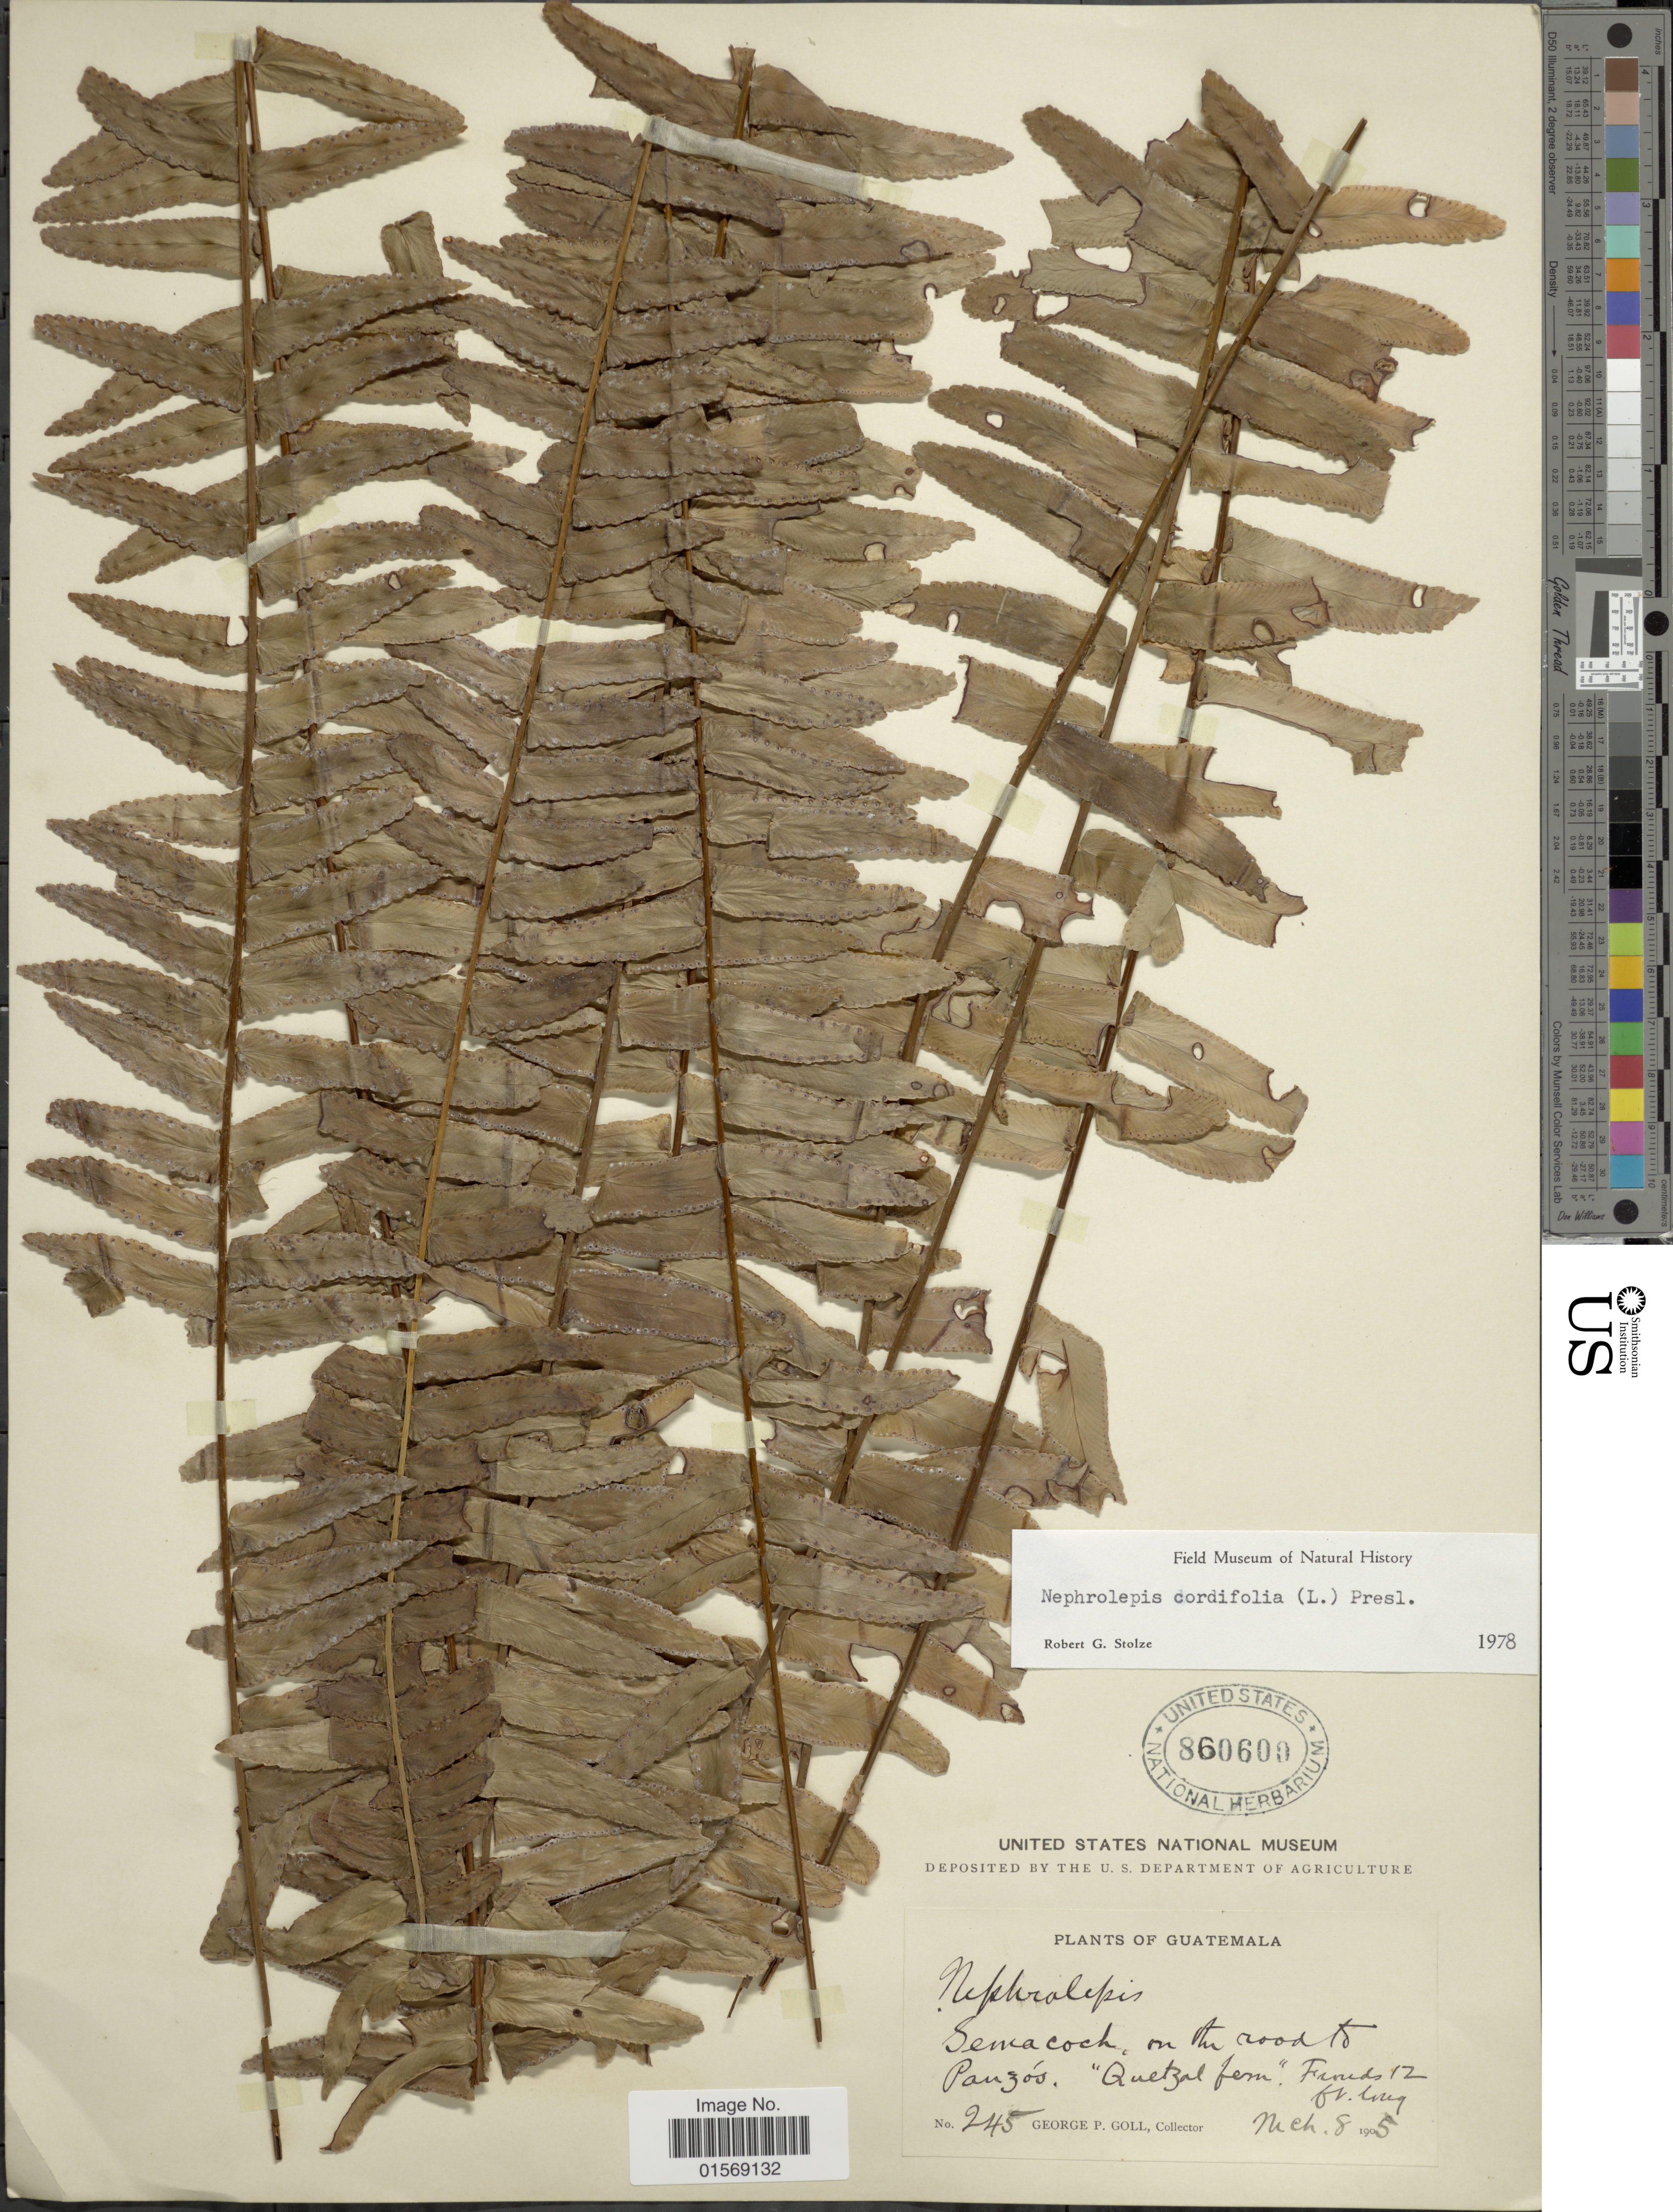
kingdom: Plantae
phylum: Tracheophyta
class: Polypodiopsida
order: Polypodiales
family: Nephrolepidaceae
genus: Nephrolepis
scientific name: Nephrolepis pendula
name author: (Raddi) J. Sm.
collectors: G. P. Goll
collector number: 245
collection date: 1905-03-08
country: Guatemala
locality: Guatemala. Semacoch, on the road to Panzós.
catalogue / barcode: US 860600